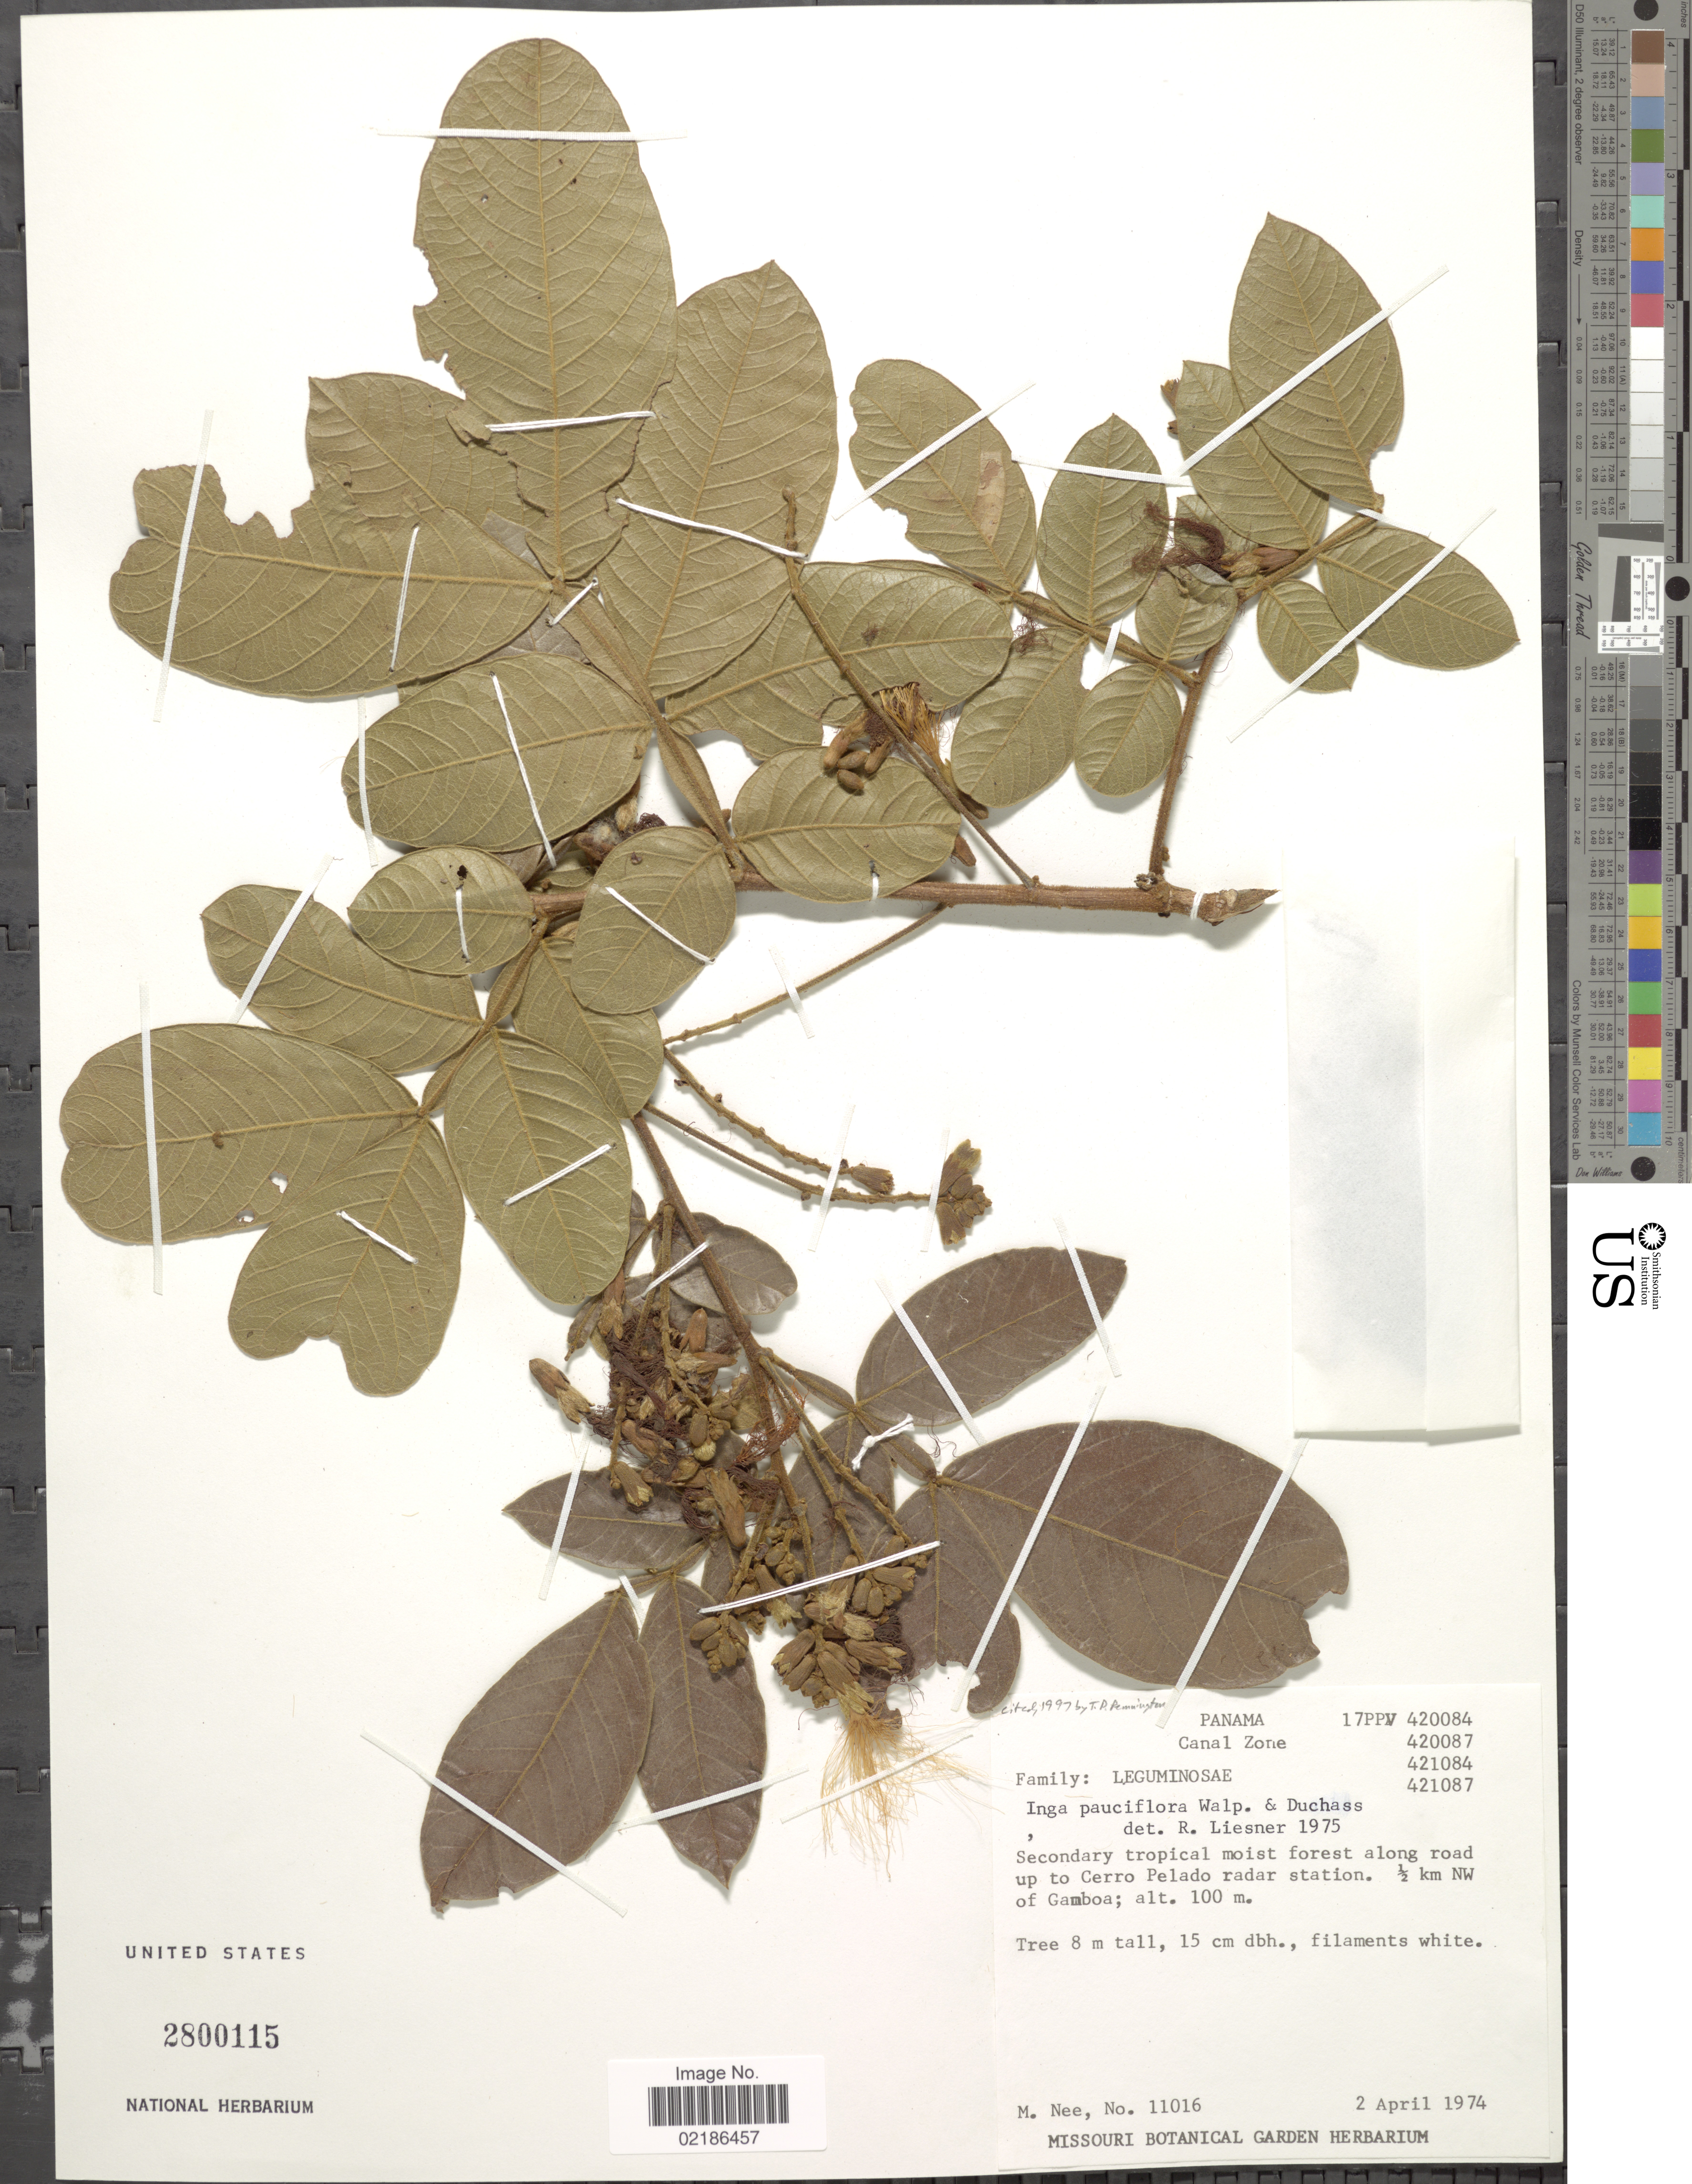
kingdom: Plantae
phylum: Tracheophyta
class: Magnoliopsida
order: Fabales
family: Fabaceae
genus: Inga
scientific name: Inga pauciflora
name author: (Walp.) Duchass.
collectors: M. Nee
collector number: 11016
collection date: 1974-04-02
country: Panama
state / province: Colón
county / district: Canal Zone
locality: Canal Zone, along road up to Cerro Pelado radar station, ½ km NW of Gamboa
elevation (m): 100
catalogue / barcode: US 2800115